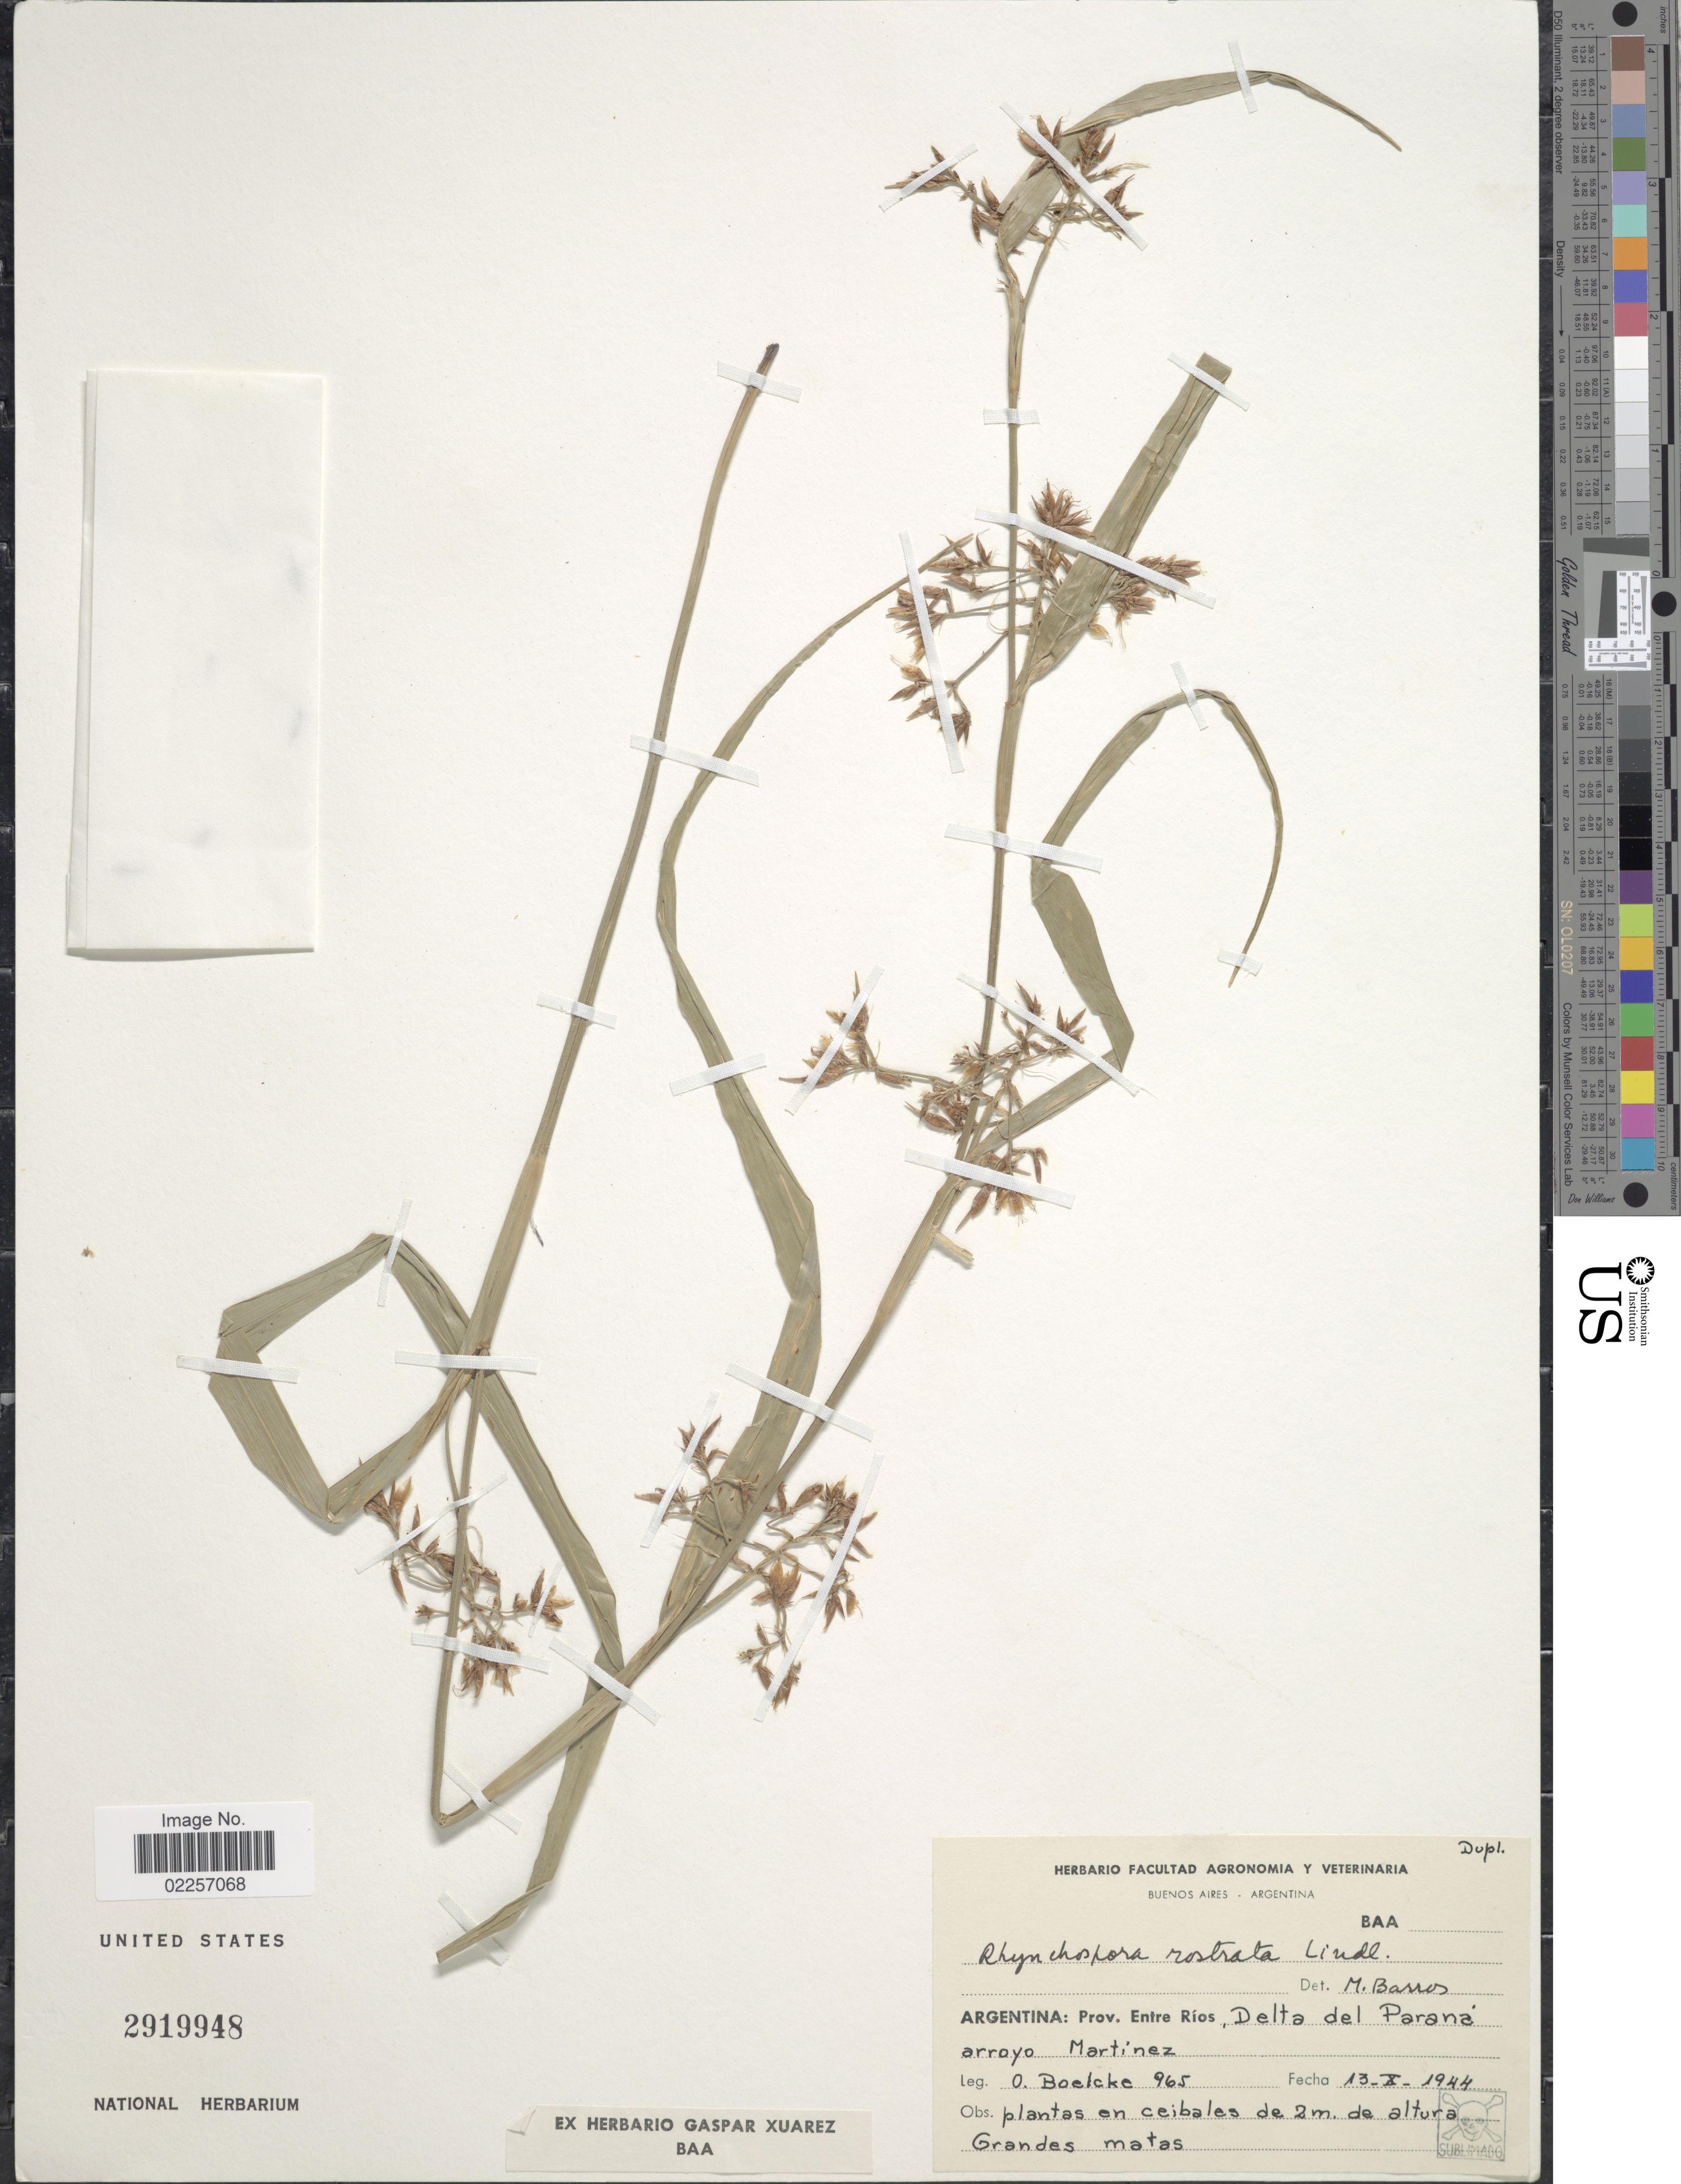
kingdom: Plantae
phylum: Tracheophyta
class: Liliopsida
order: Poales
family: Cyperaceae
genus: Rhynchospora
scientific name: Rhynchospora organensis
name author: C.B. Clarke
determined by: Weber, P., (ICN), Universidade Federal do Rio Grande do Sul (BRAZIL)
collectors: O. Boelcke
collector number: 965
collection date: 1944-10-13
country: Argentina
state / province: Entre Rios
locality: Delta del Parana arroyo Martinez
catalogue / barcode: US 2919948